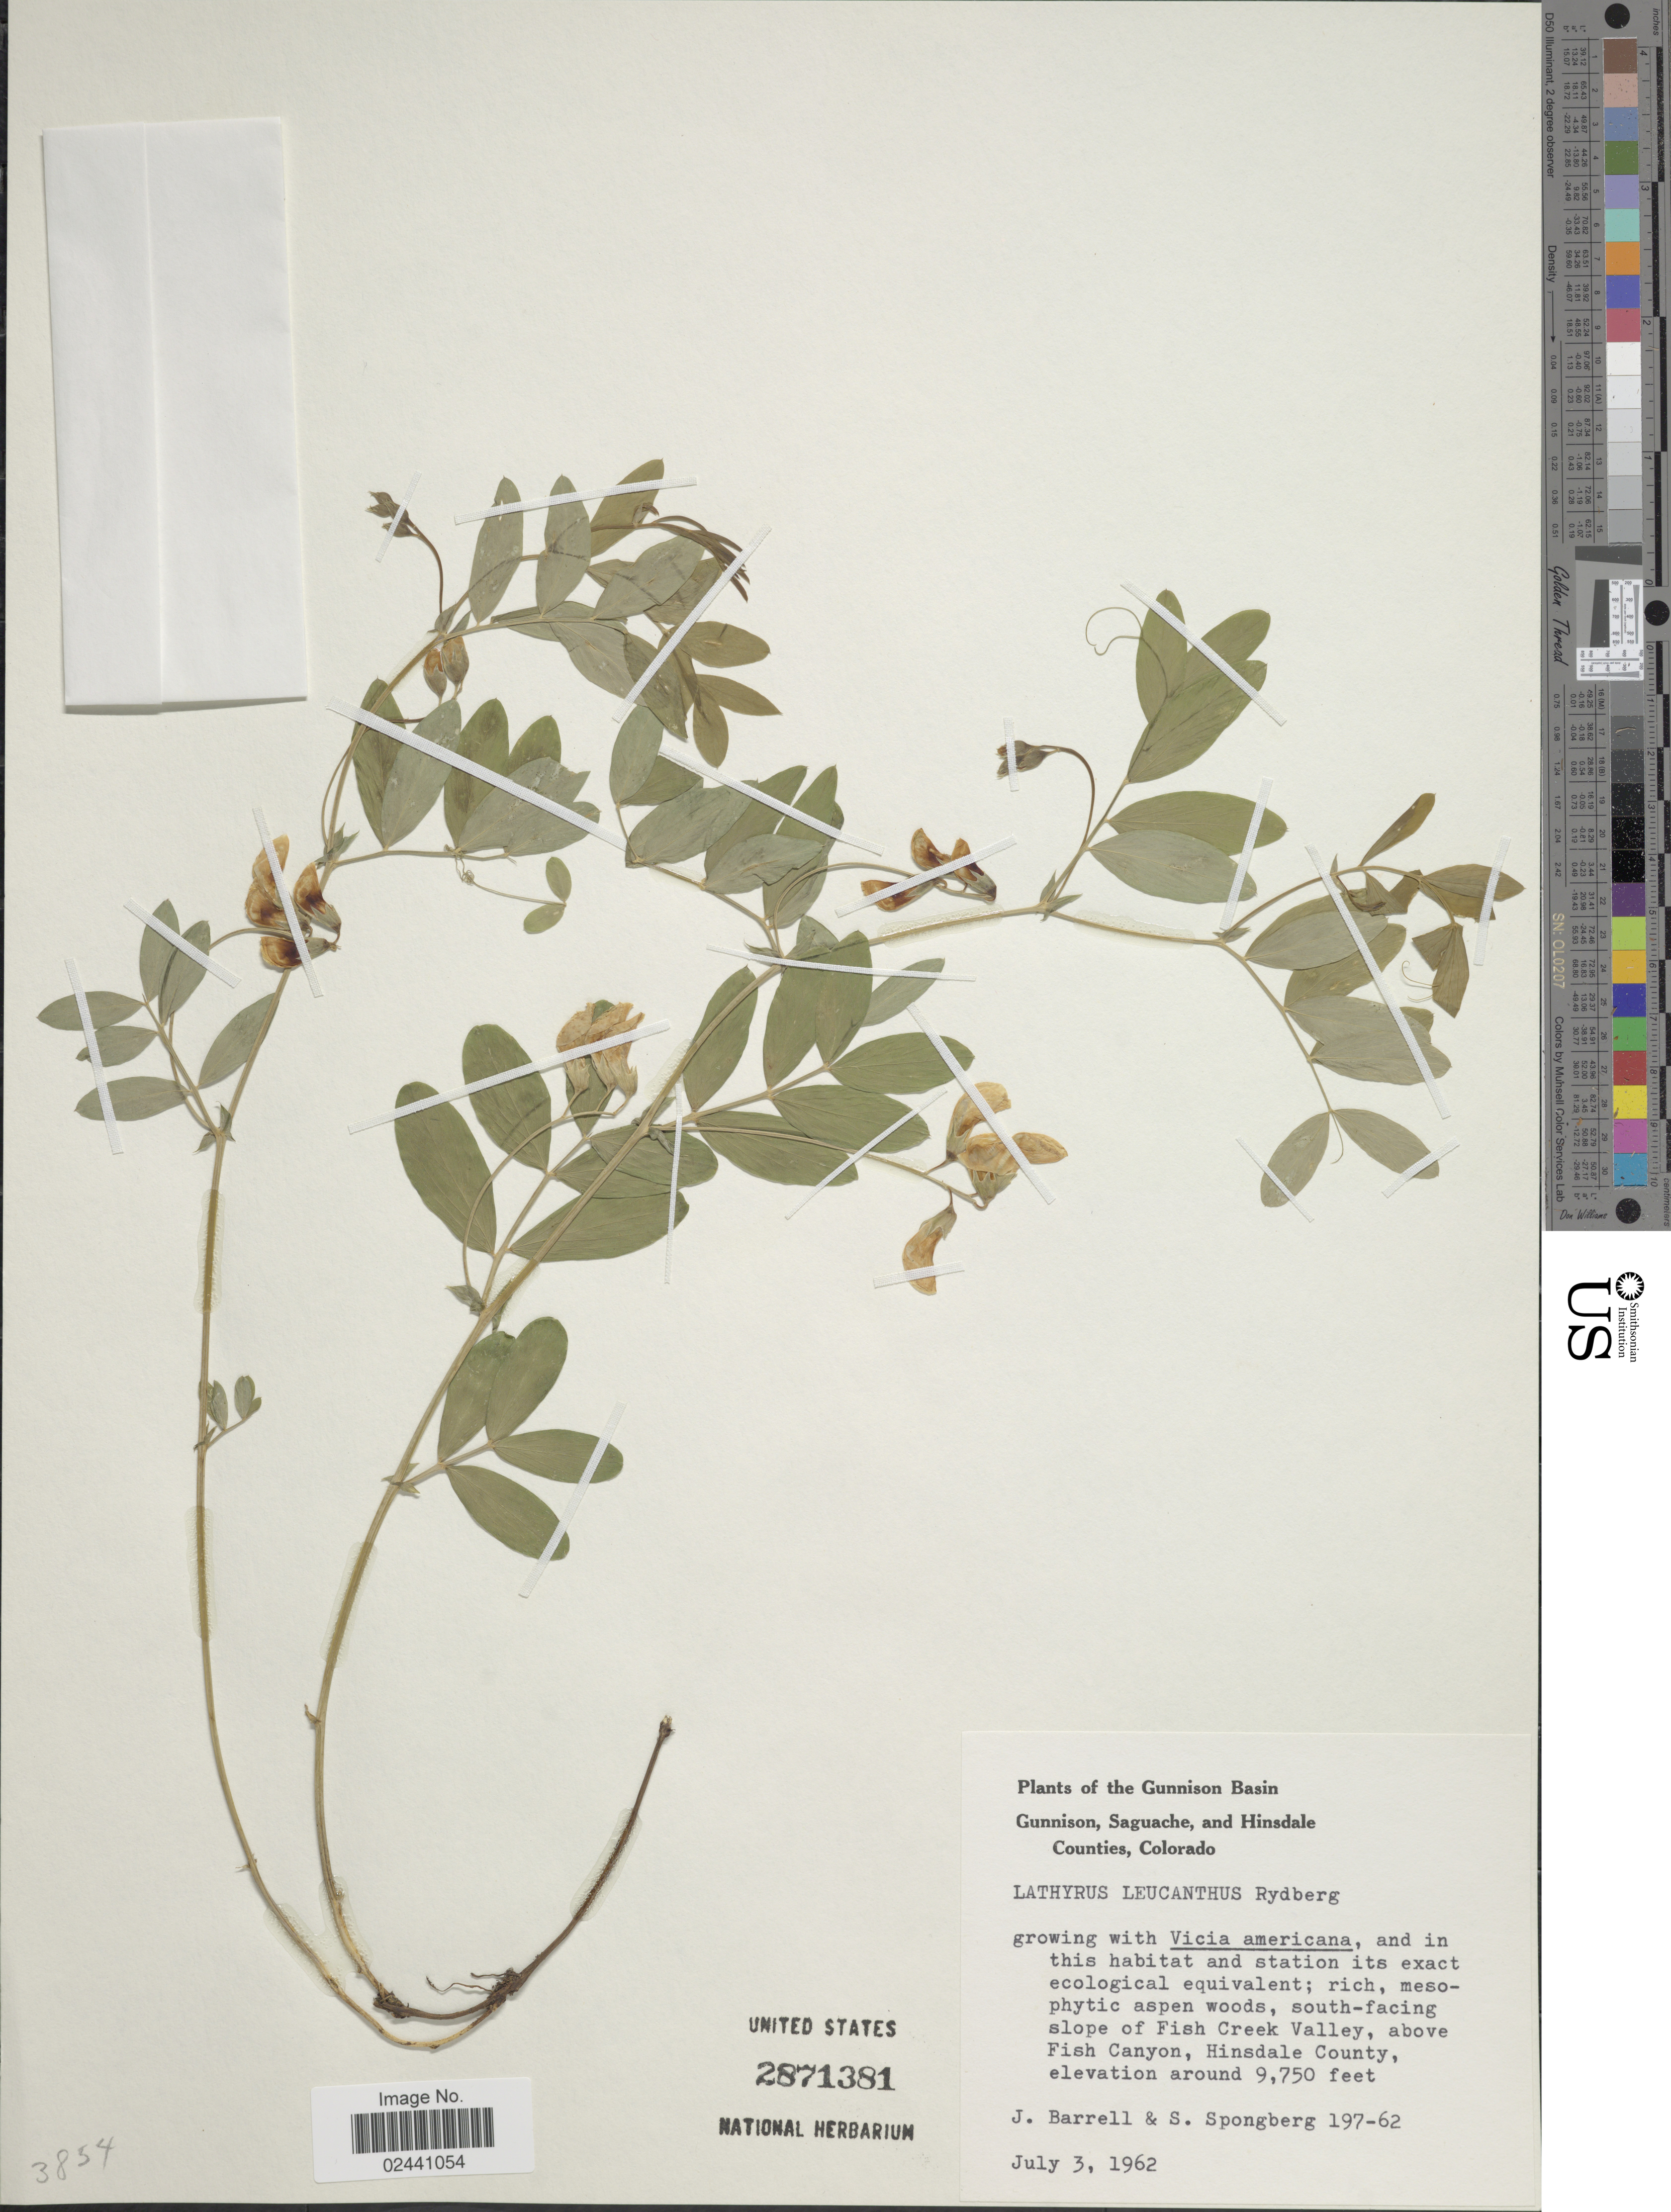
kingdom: Plantae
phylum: Tracheophyta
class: Magnoliopsida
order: Fabales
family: Fabaceae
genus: Lathyrus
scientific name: Lathyrus leucanthus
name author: Rydb.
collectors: J. Barrell & S. A.Spongberg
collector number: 197-62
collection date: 1962-07-03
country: United States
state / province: Colorado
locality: Gunnison Basin, Gunnison, Saguache, and Hinsdale Counties, south-facing slope of Fish Creek Valley, above Fish Canyon, Hinsdale County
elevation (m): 2972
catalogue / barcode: US 2871381